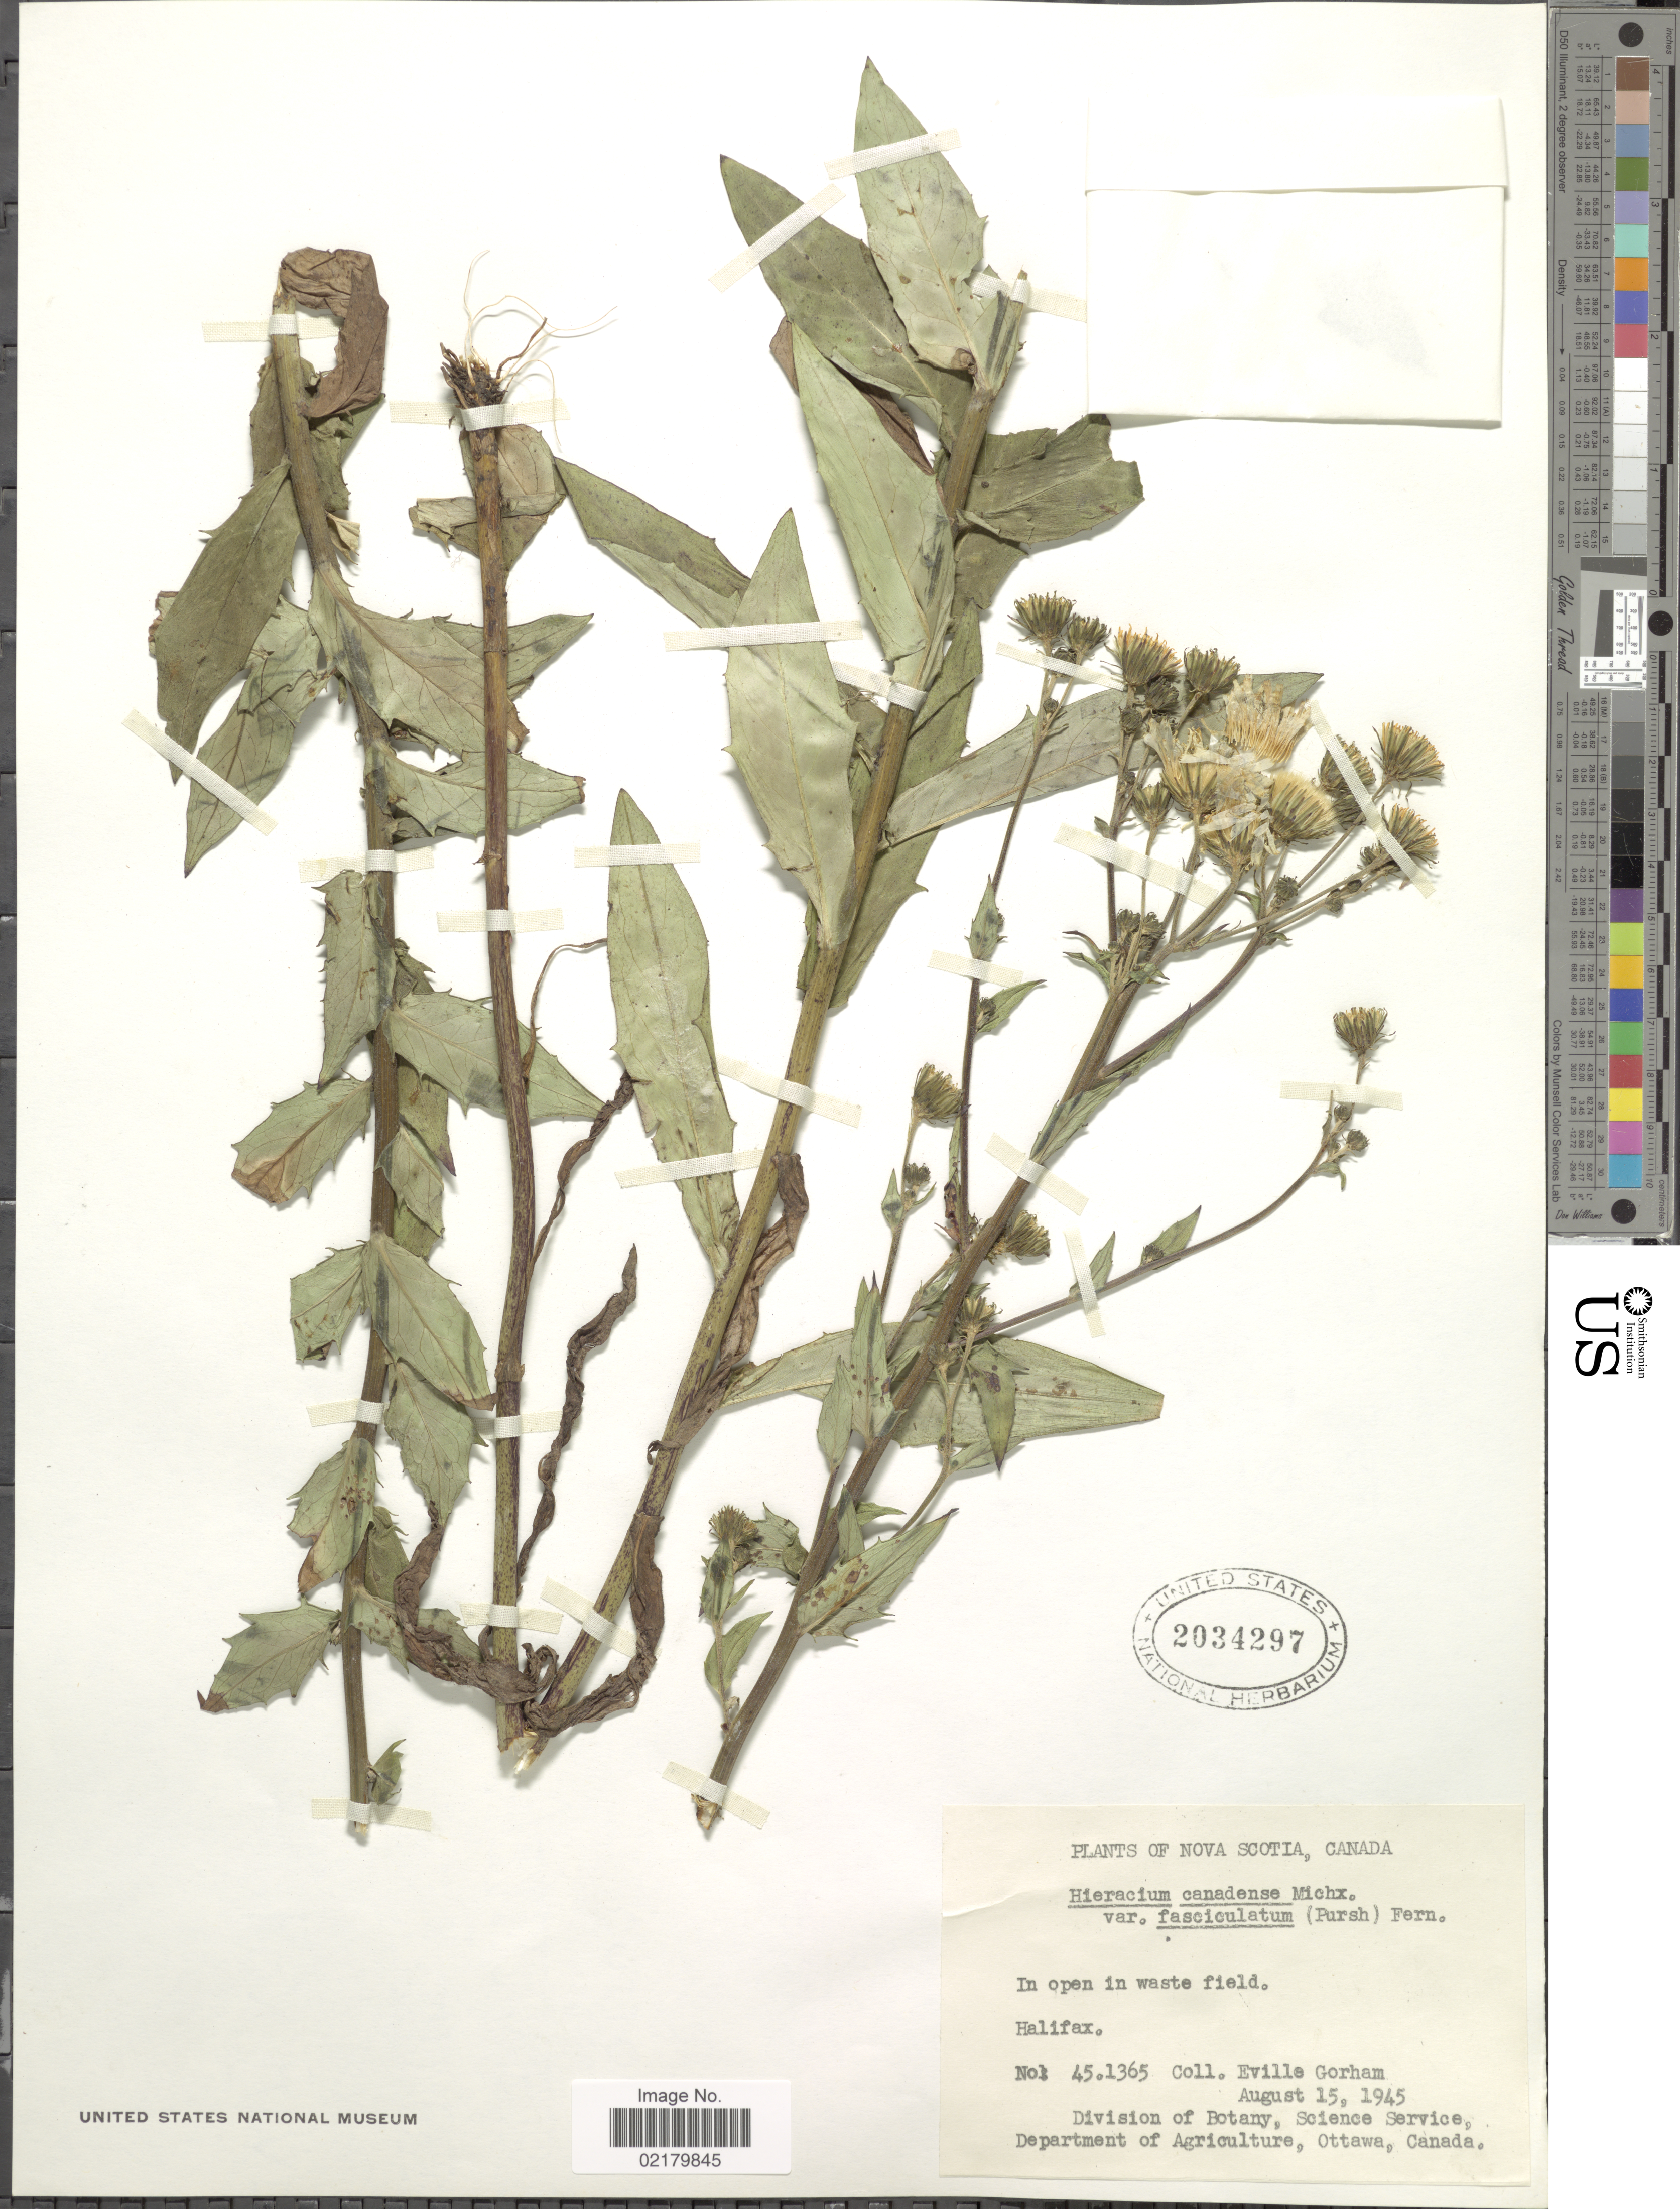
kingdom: Plantae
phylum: Tracheophyta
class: Magnoliopsida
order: Asterales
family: Asteraceae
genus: Hieracium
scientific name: Hieracium canadense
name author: Michx.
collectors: E. Gorham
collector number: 451365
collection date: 1945-08-15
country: Canada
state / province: Nova Scotia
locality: In open in waste field, Halifax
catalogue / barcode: US 2034297